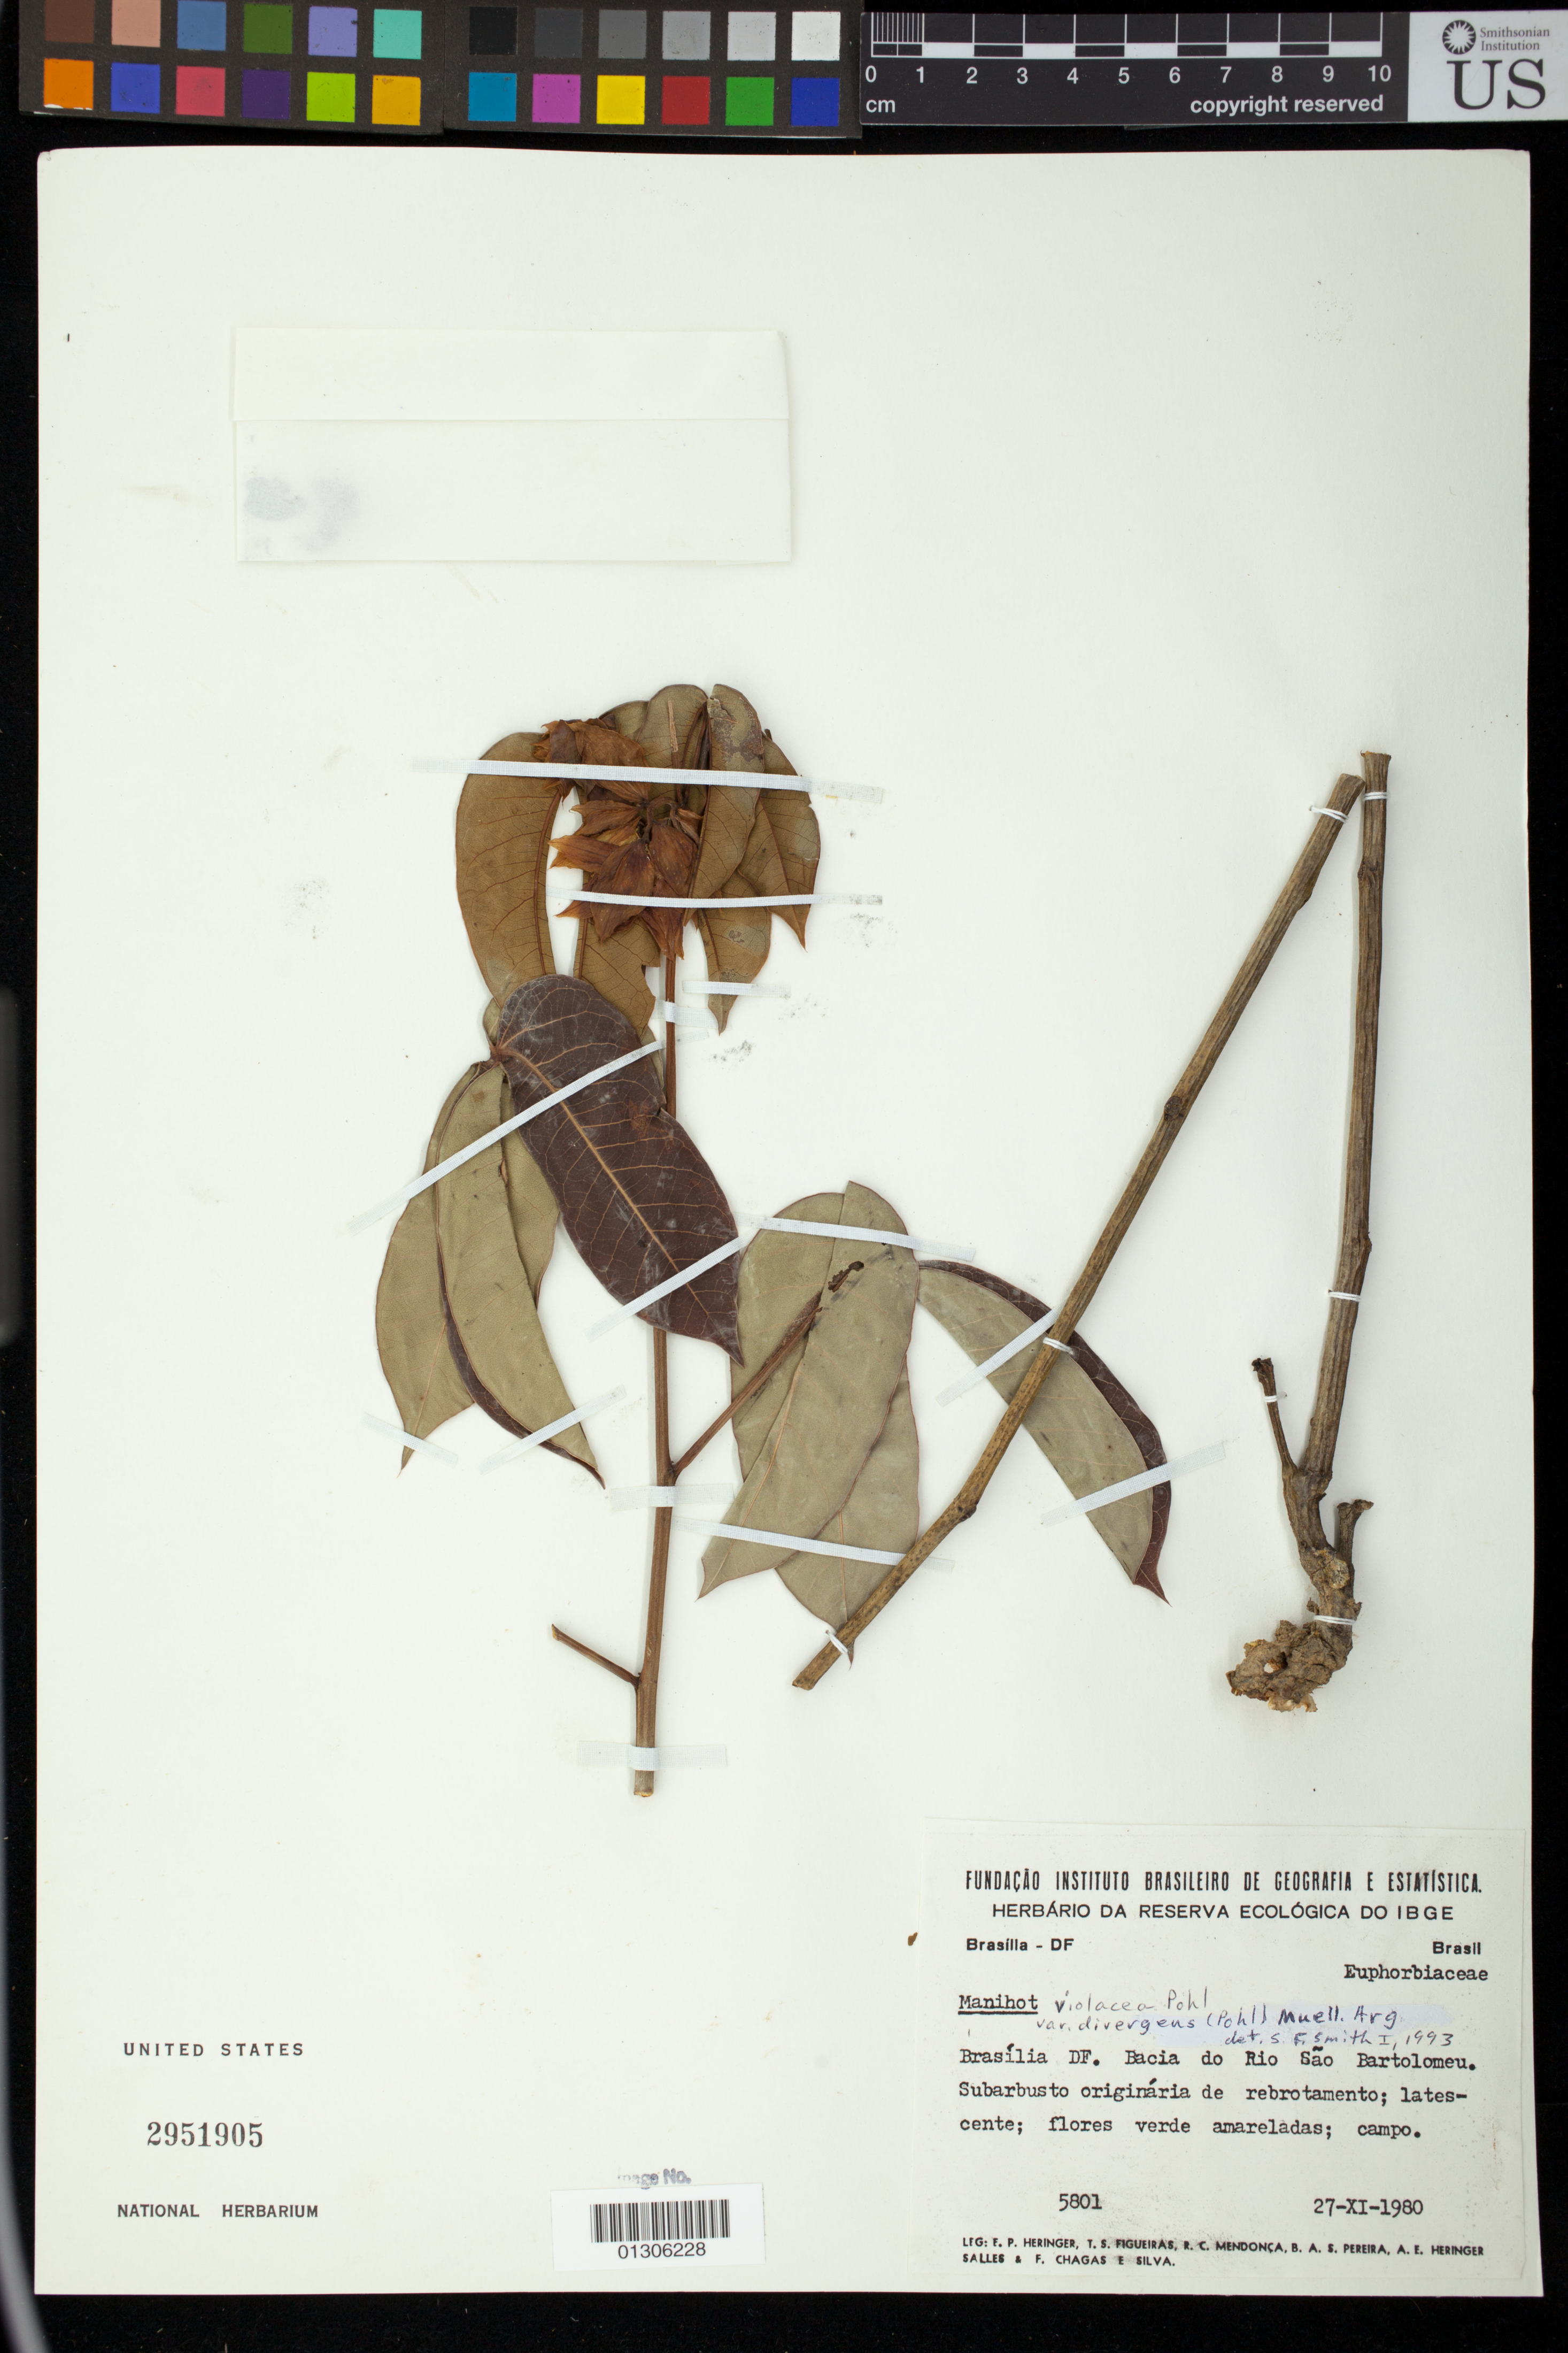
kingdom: Plantae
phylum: Tracheophyta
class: Magnoliopsida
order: Malpighiales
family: Euphorbiaceae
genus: Manihot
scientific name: Manihot divergens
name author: Pohl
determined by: Mendoza, M.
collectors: E. P. Heringer, T. S. Figueiras, R. C. Mendonça, B. A. S. Pereira, A. E. Heringer Salles & F. Chagas e Silva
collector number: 5801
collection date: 1980-11-27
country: Brazil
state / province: Distrito Federal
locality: Bacia do Rio Sao Bartolomeu.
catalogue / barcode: US 2951905